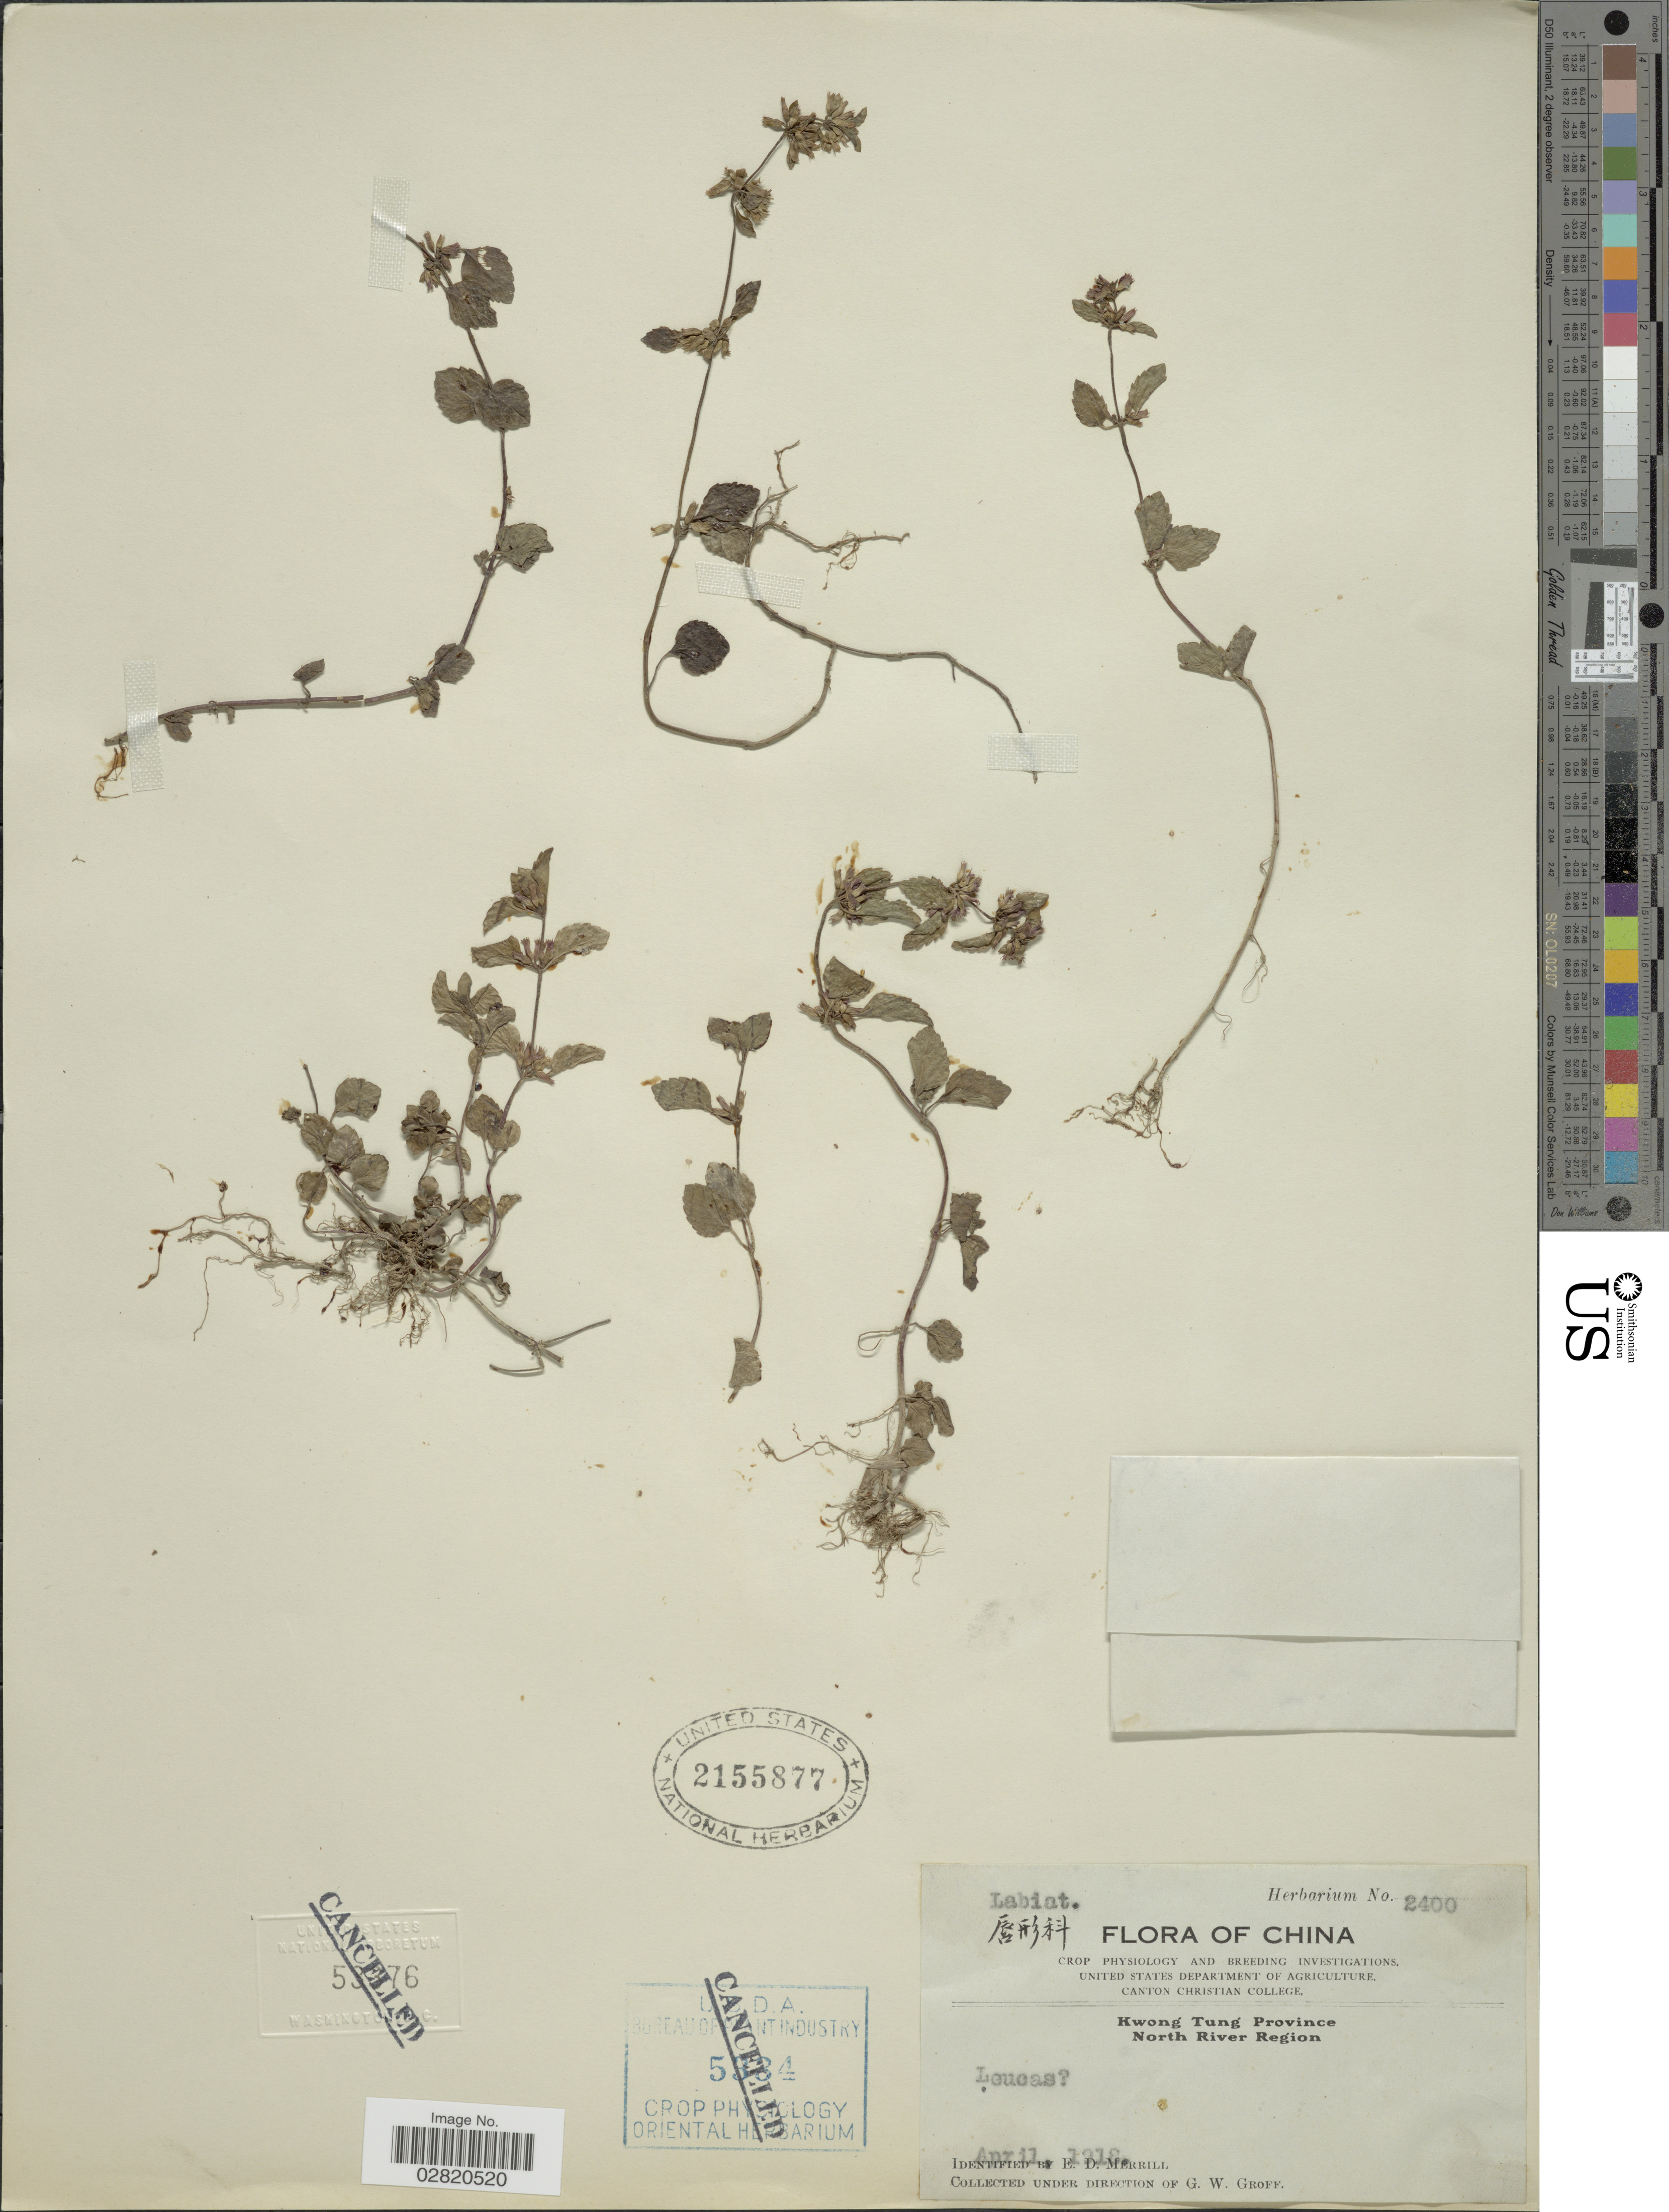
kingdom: Plantae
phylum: Tracheophyta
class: Magnoliopsida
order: Lamiales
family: Lamiaceae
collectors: G. Groff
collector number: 2400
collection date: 1918-04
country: China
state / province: Guangdong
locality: Kwong Tung Province. North River Region.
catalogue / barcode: US 2155877